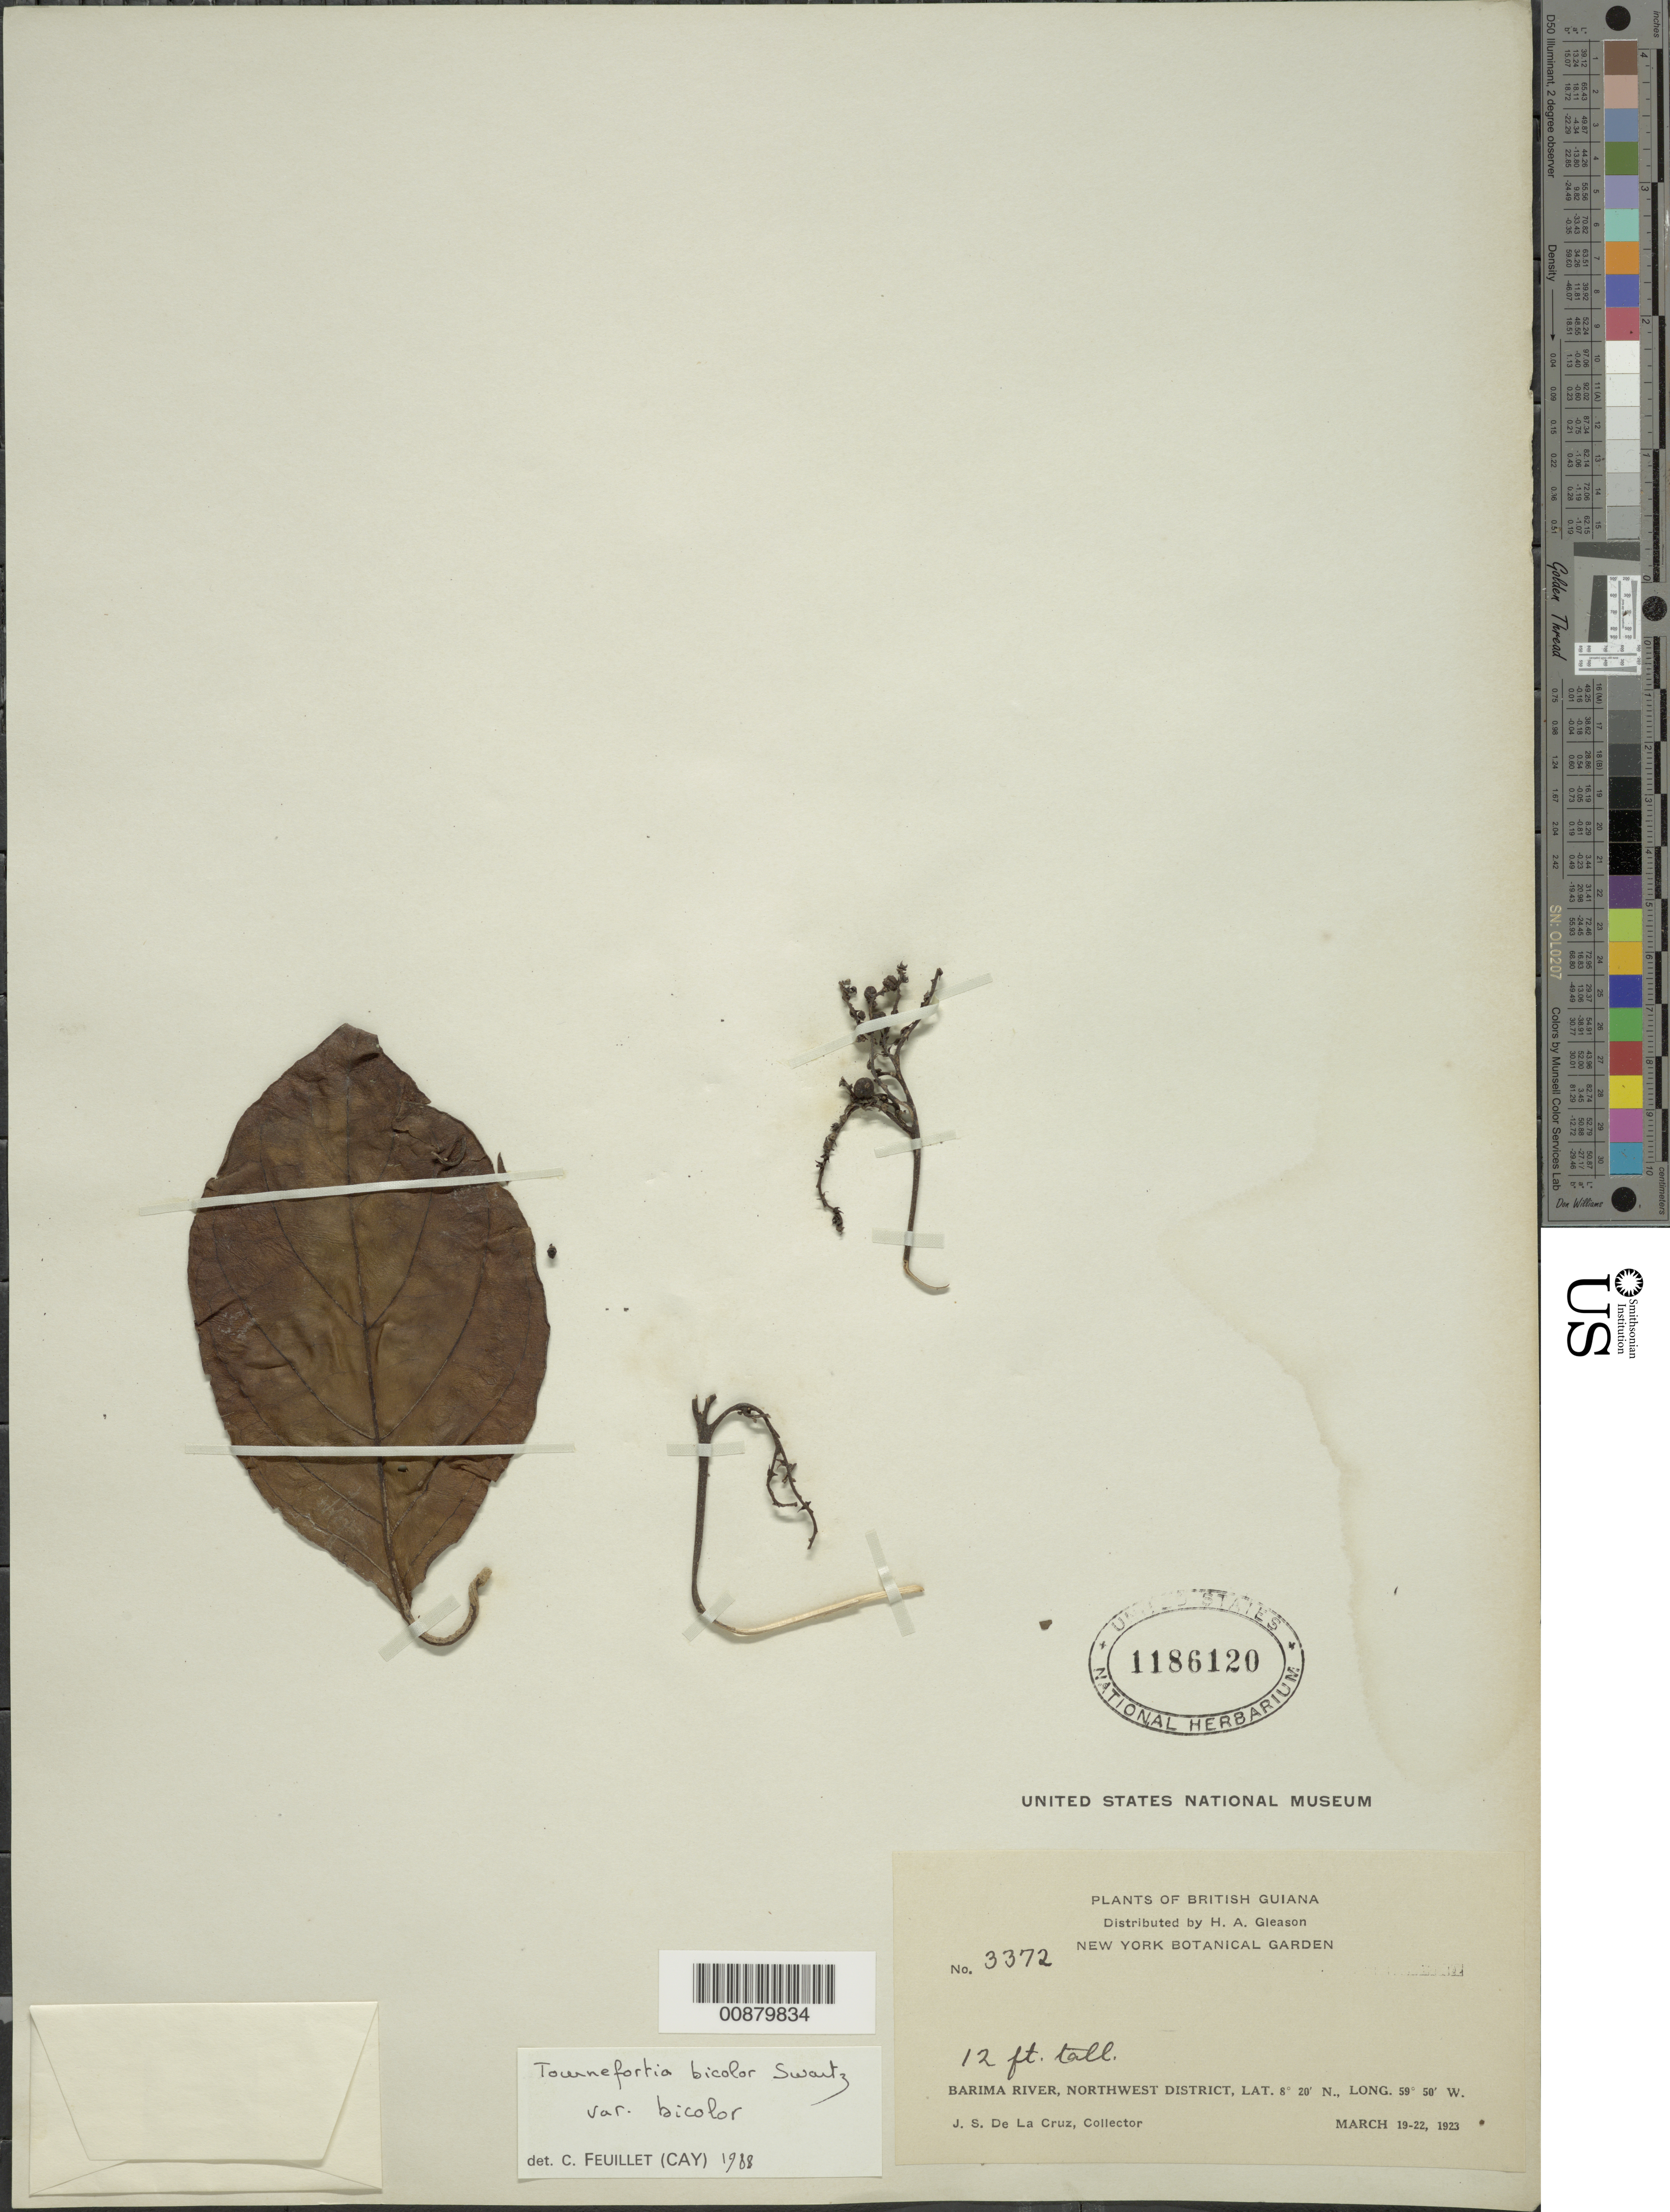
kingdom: Plantae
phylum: Tracheophyta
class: Magnoliopsida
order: Boraginales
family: Heliotropiaceae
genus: Tournefortia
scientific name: Tournefortia bicolor var. bicolor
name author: Sw.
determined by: Feuillet, C.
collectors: J. S. de la Cruz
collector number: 3372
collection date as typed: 19-Mar-23 to 22-Mar-23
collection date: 1923-03-19/1923-03-22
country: Guyana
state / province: Barima-Waini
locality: Barima R., NW District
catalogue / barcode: US 1186120